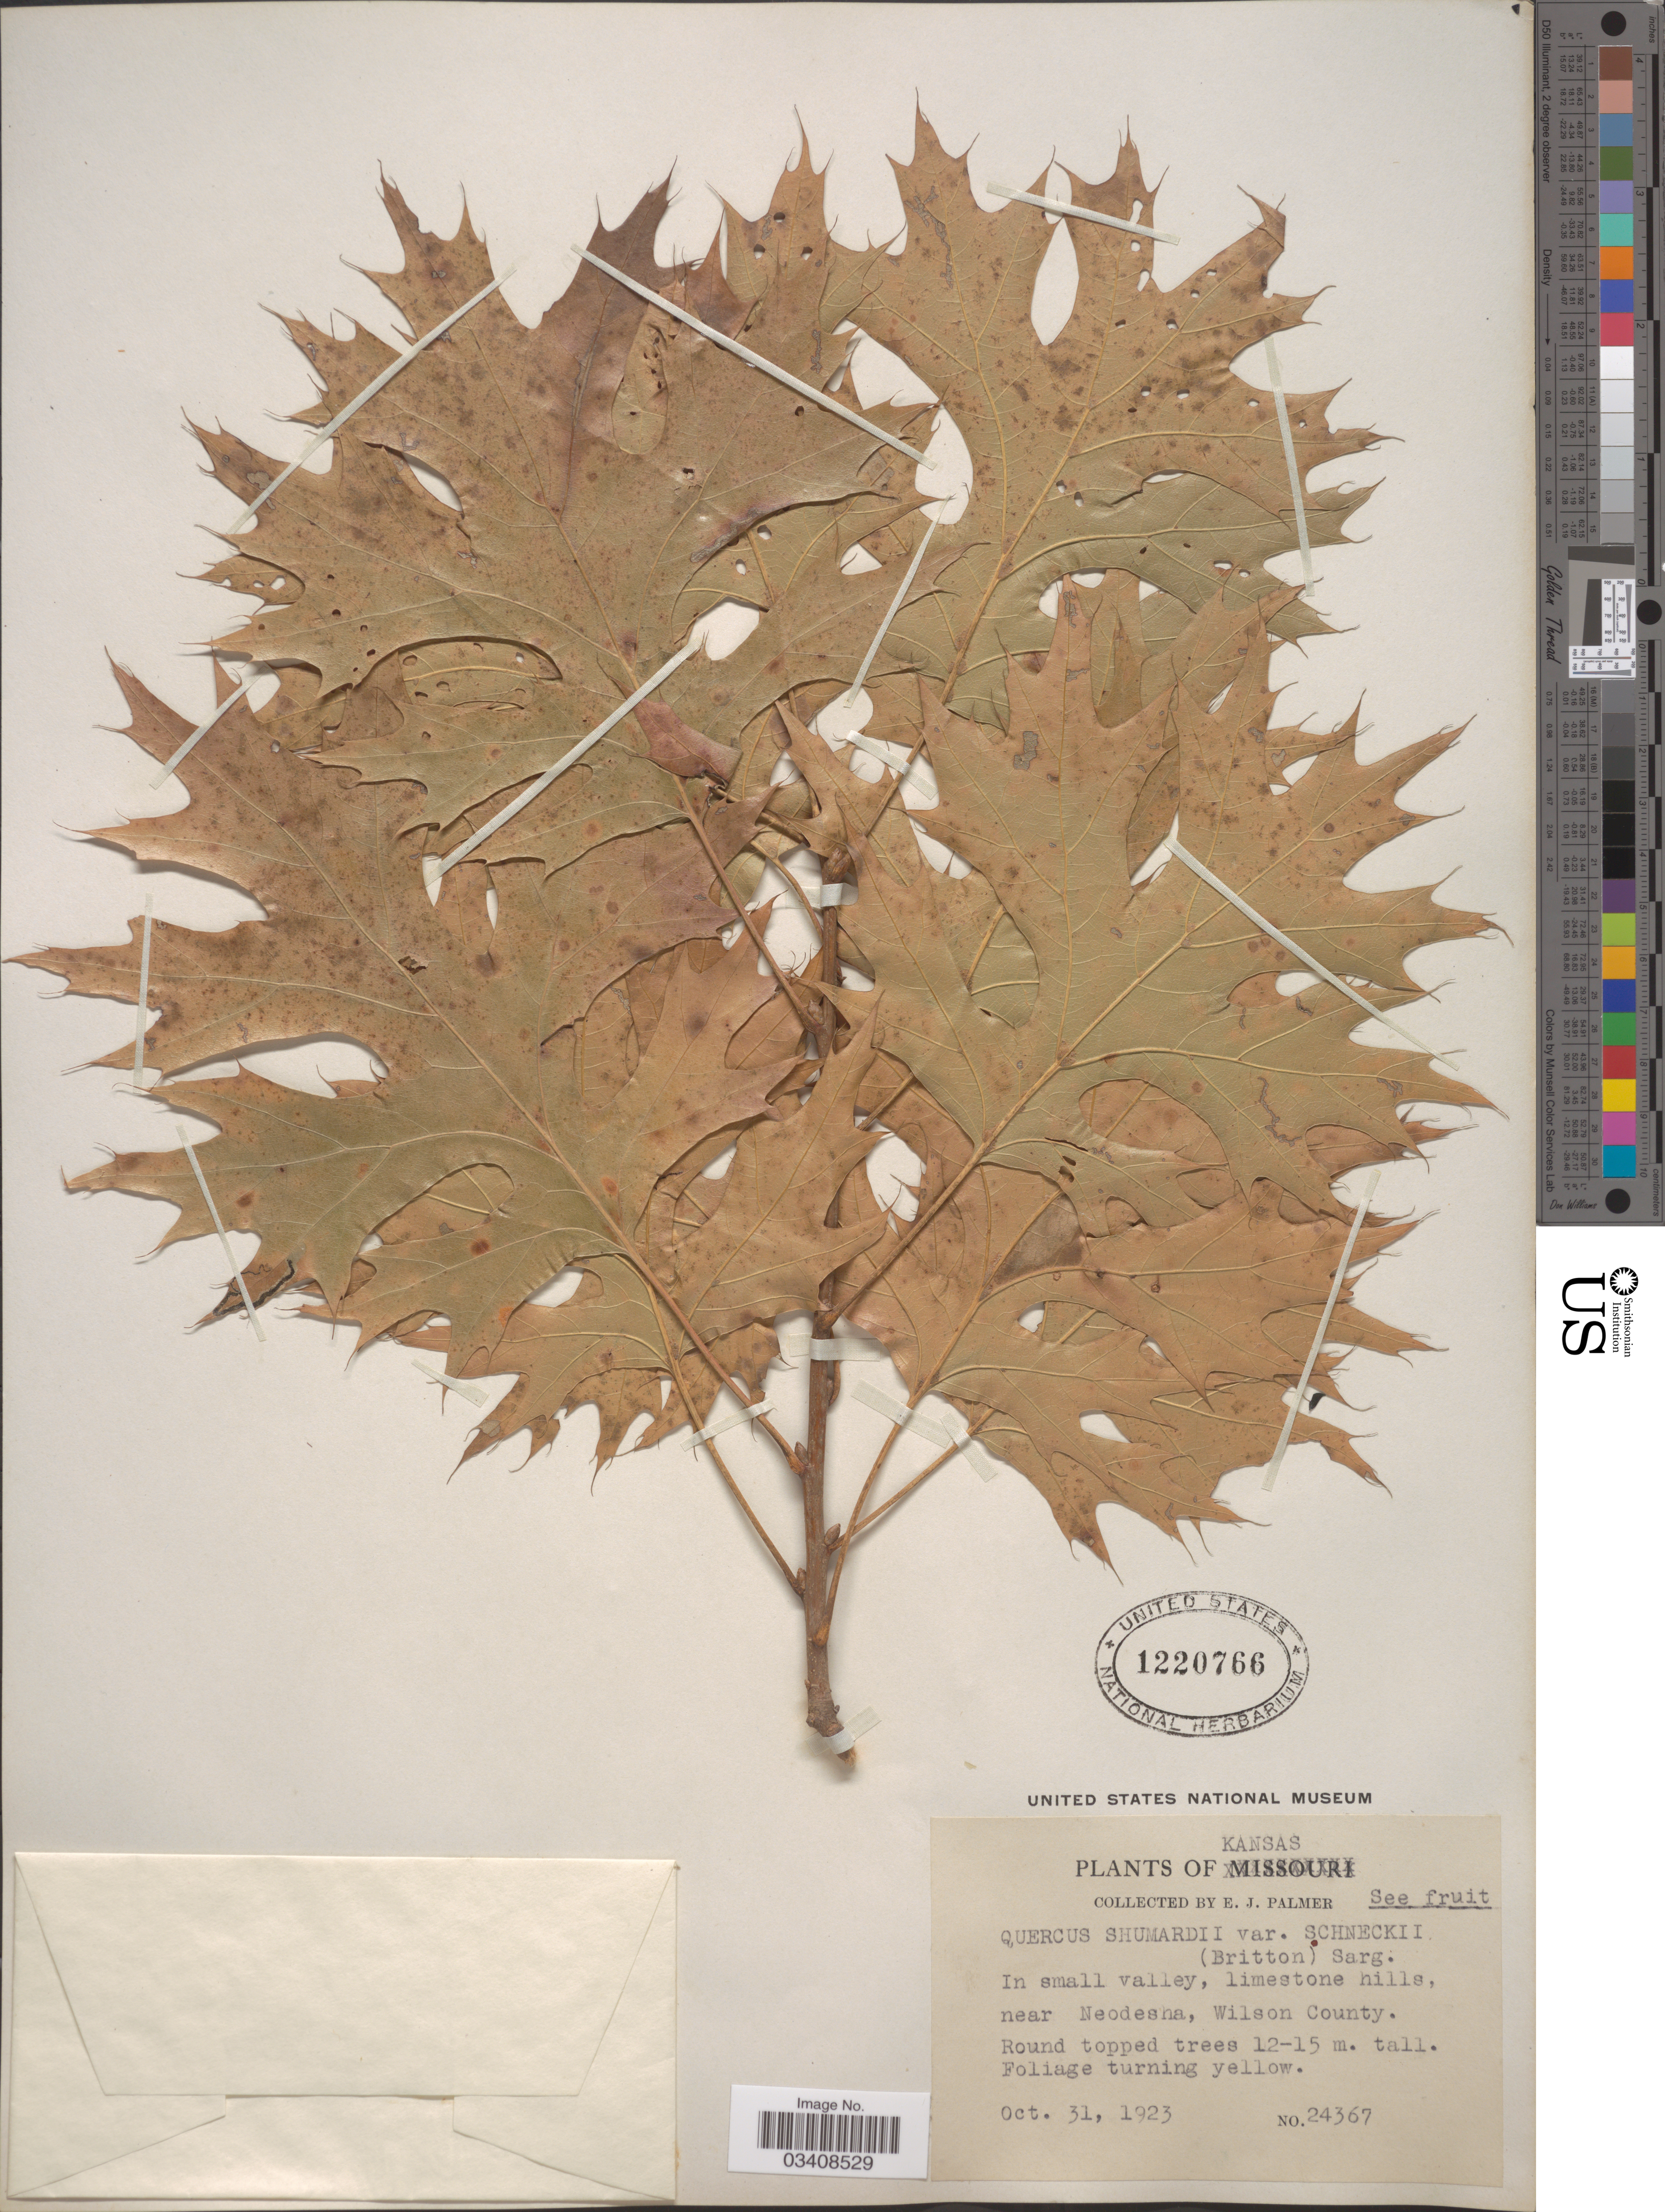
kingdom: Plantae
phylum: Tracheophyta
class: Magnoliopsida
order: Fagales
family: Fagaceae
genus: Quercus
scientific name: Quercus shumardii var. schneckii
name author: (Britton) Sarg.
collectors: E. J. Palmer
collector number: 24367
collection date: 1923-10-31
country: United States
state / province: Kansas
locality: Near Neodesha, Wilson County.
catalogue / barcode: US 1220766